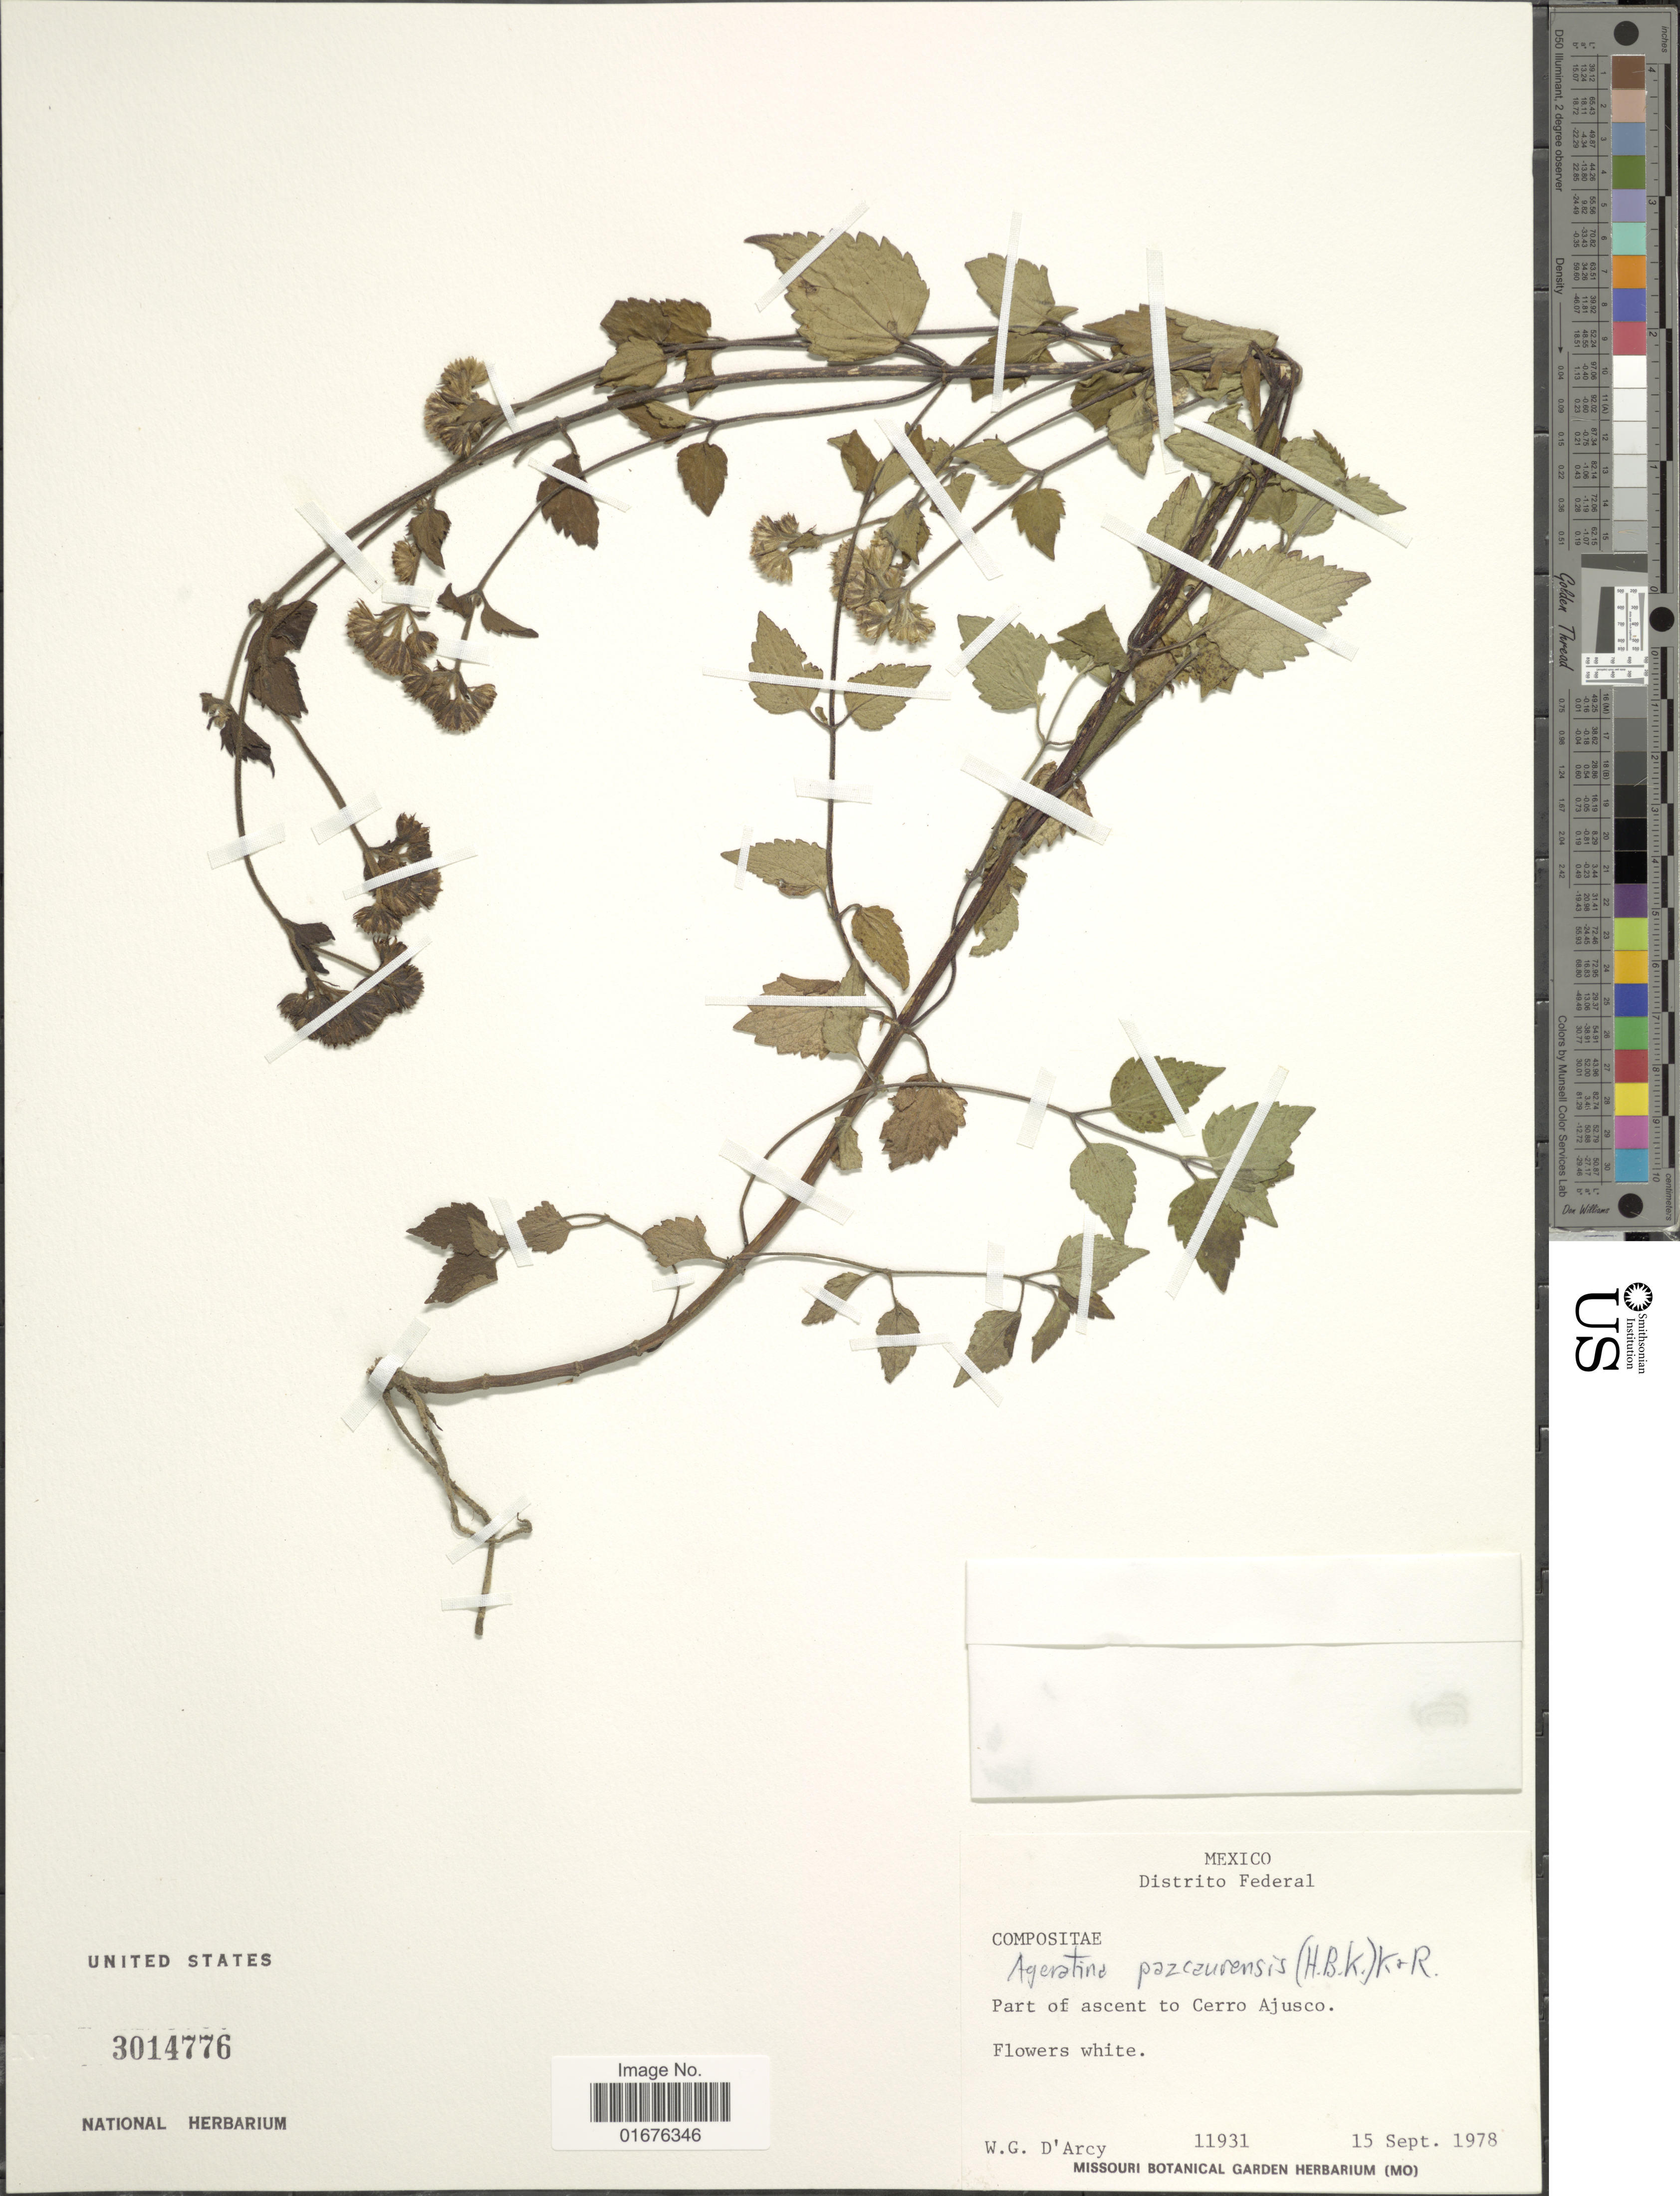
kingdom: Plantae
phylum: Tracheophyta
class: Magnoliopsida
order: Asterales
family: Asteraceae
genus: Ageratina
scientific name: Ageratina pazcuarensis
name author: (Kunth) R.M. King & H. Rob.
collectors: W. G. D'Arcy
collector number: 11931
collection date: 1978-09-15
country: Mexico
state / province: Distrito Federal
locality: Part of ascent to Cerro Ajusco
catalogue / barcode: US 3014776